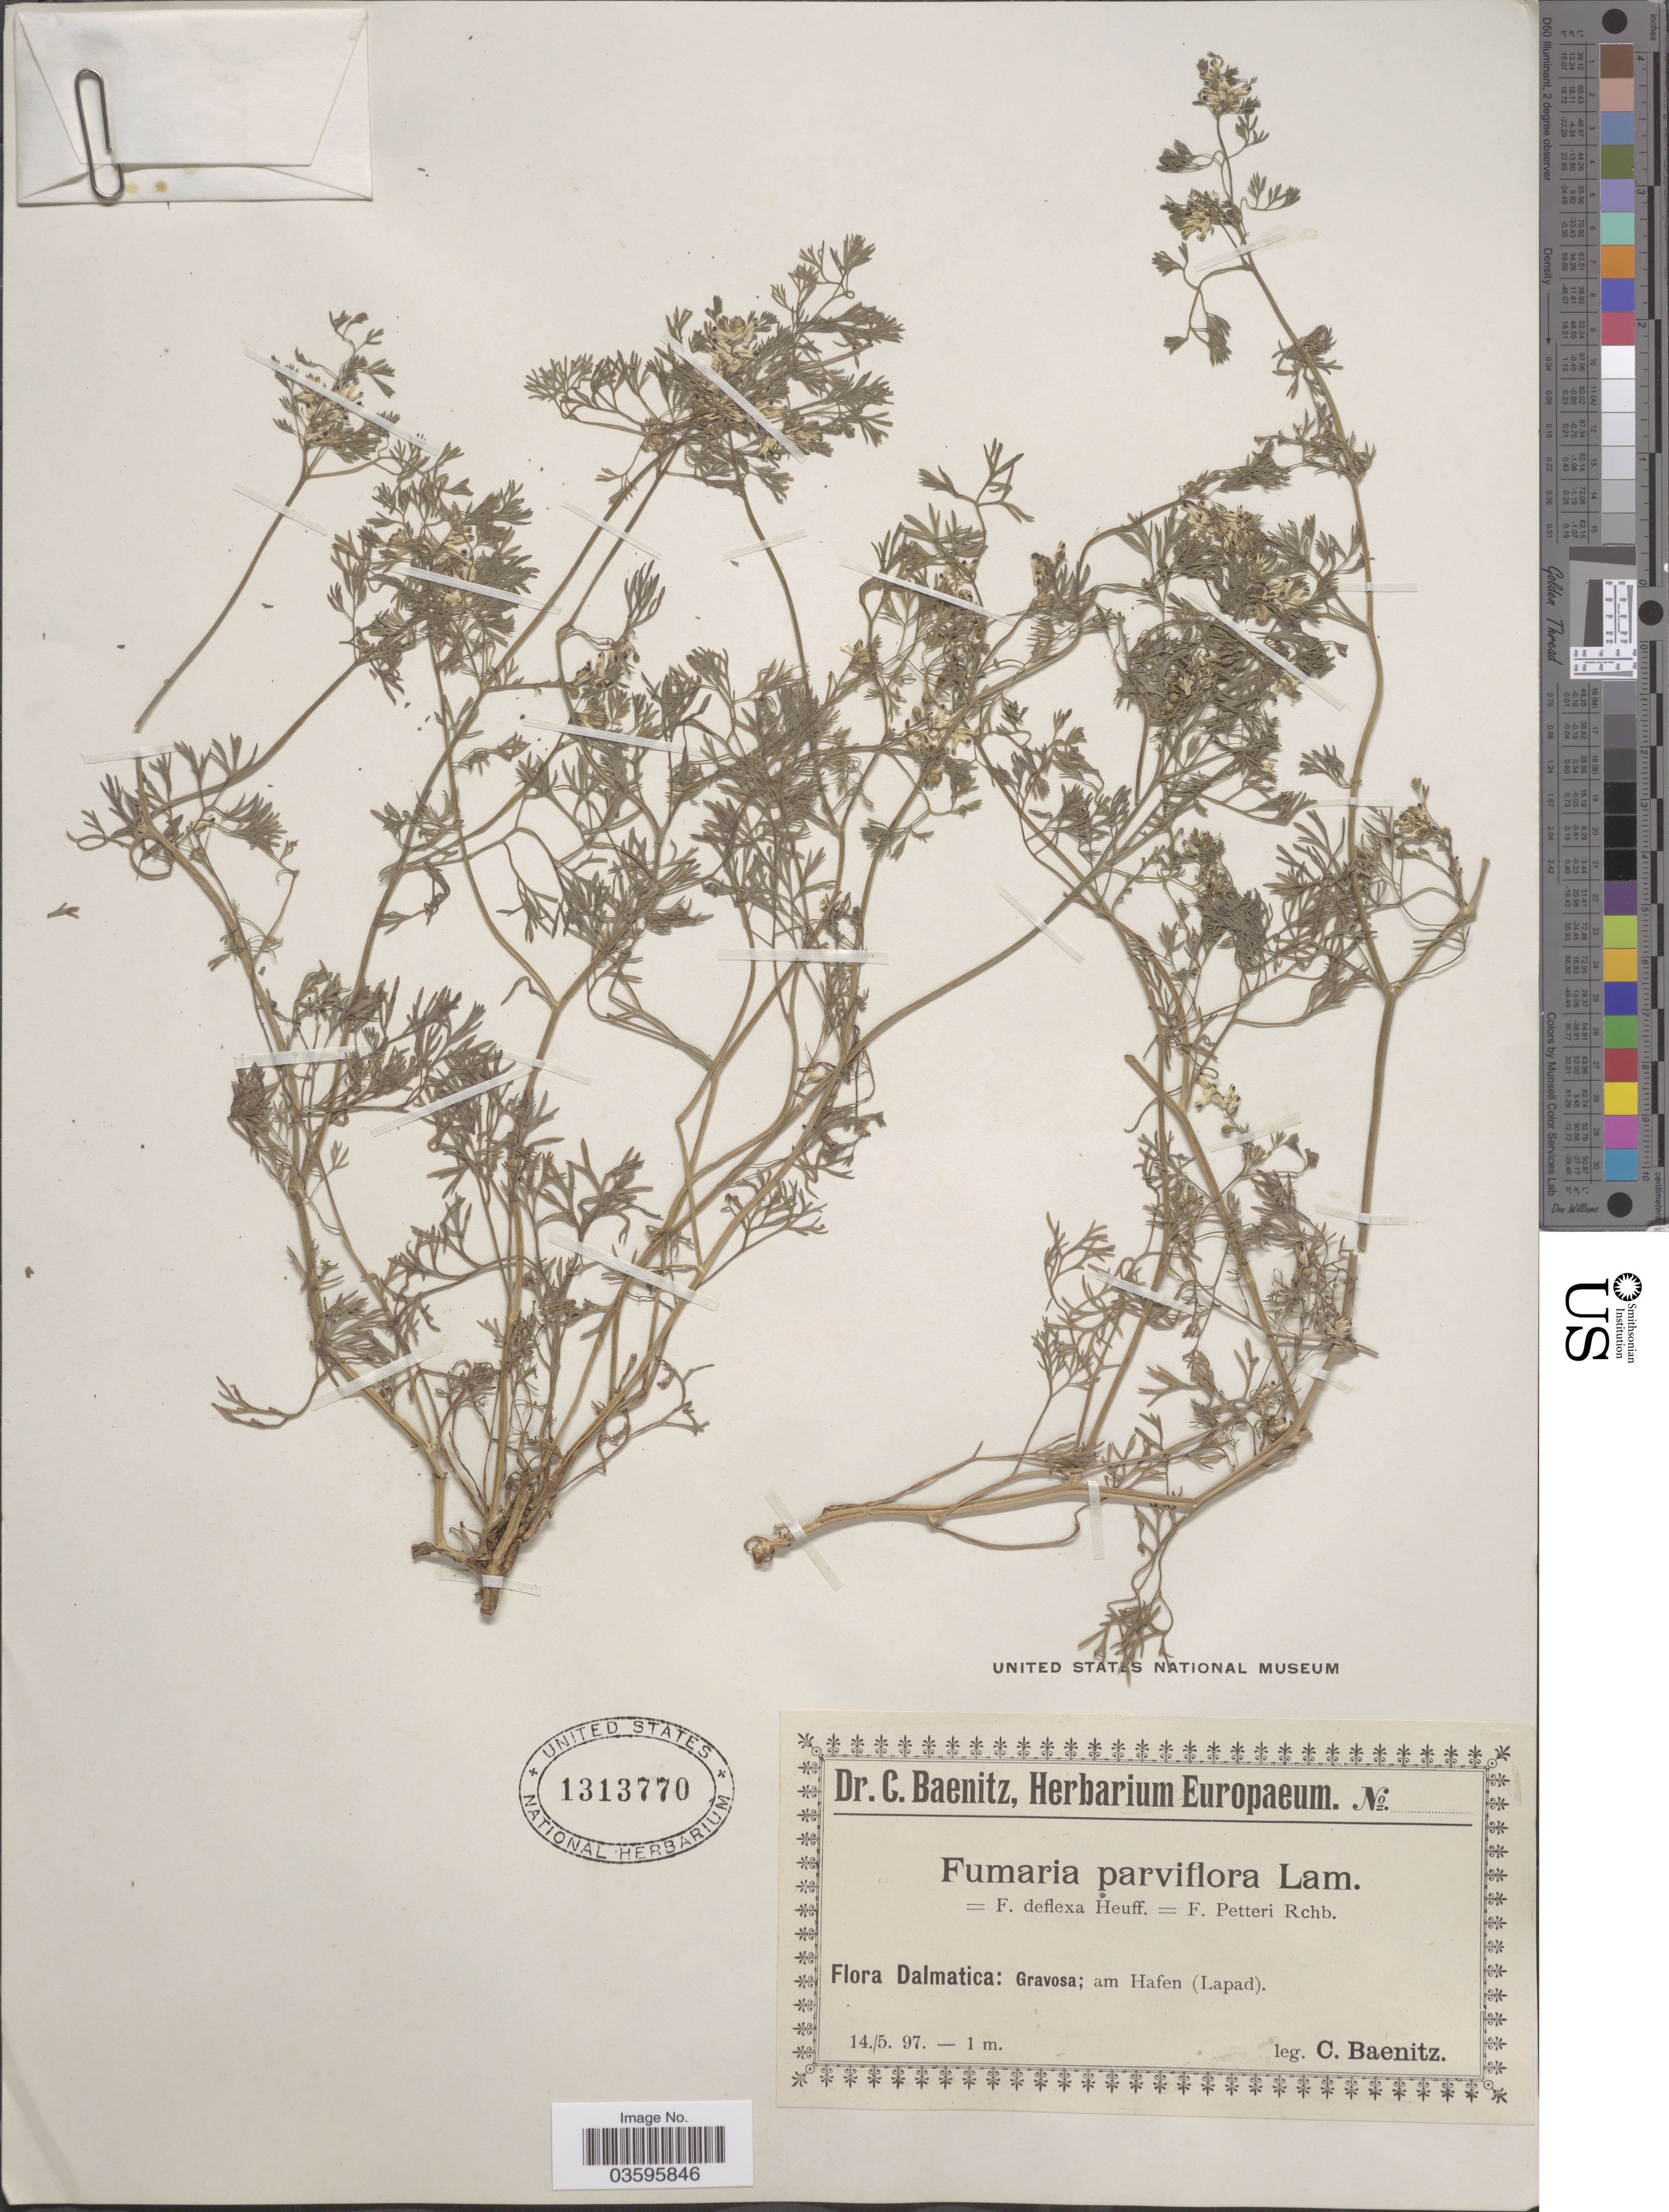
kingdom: Plantae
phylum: Tracheophyta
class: Magnoliopsida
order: Ranunculales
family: Papaveraceae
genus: Fumaria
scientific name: Fumaria parviflora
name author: Lam.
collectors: C. G. Baenitz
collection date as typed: Transcribed d/m/y: 14/5/97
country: Croatia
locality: Dalmatica: Gravos; am Hafen (Lapad).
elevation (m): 1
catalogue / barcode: US 1313770